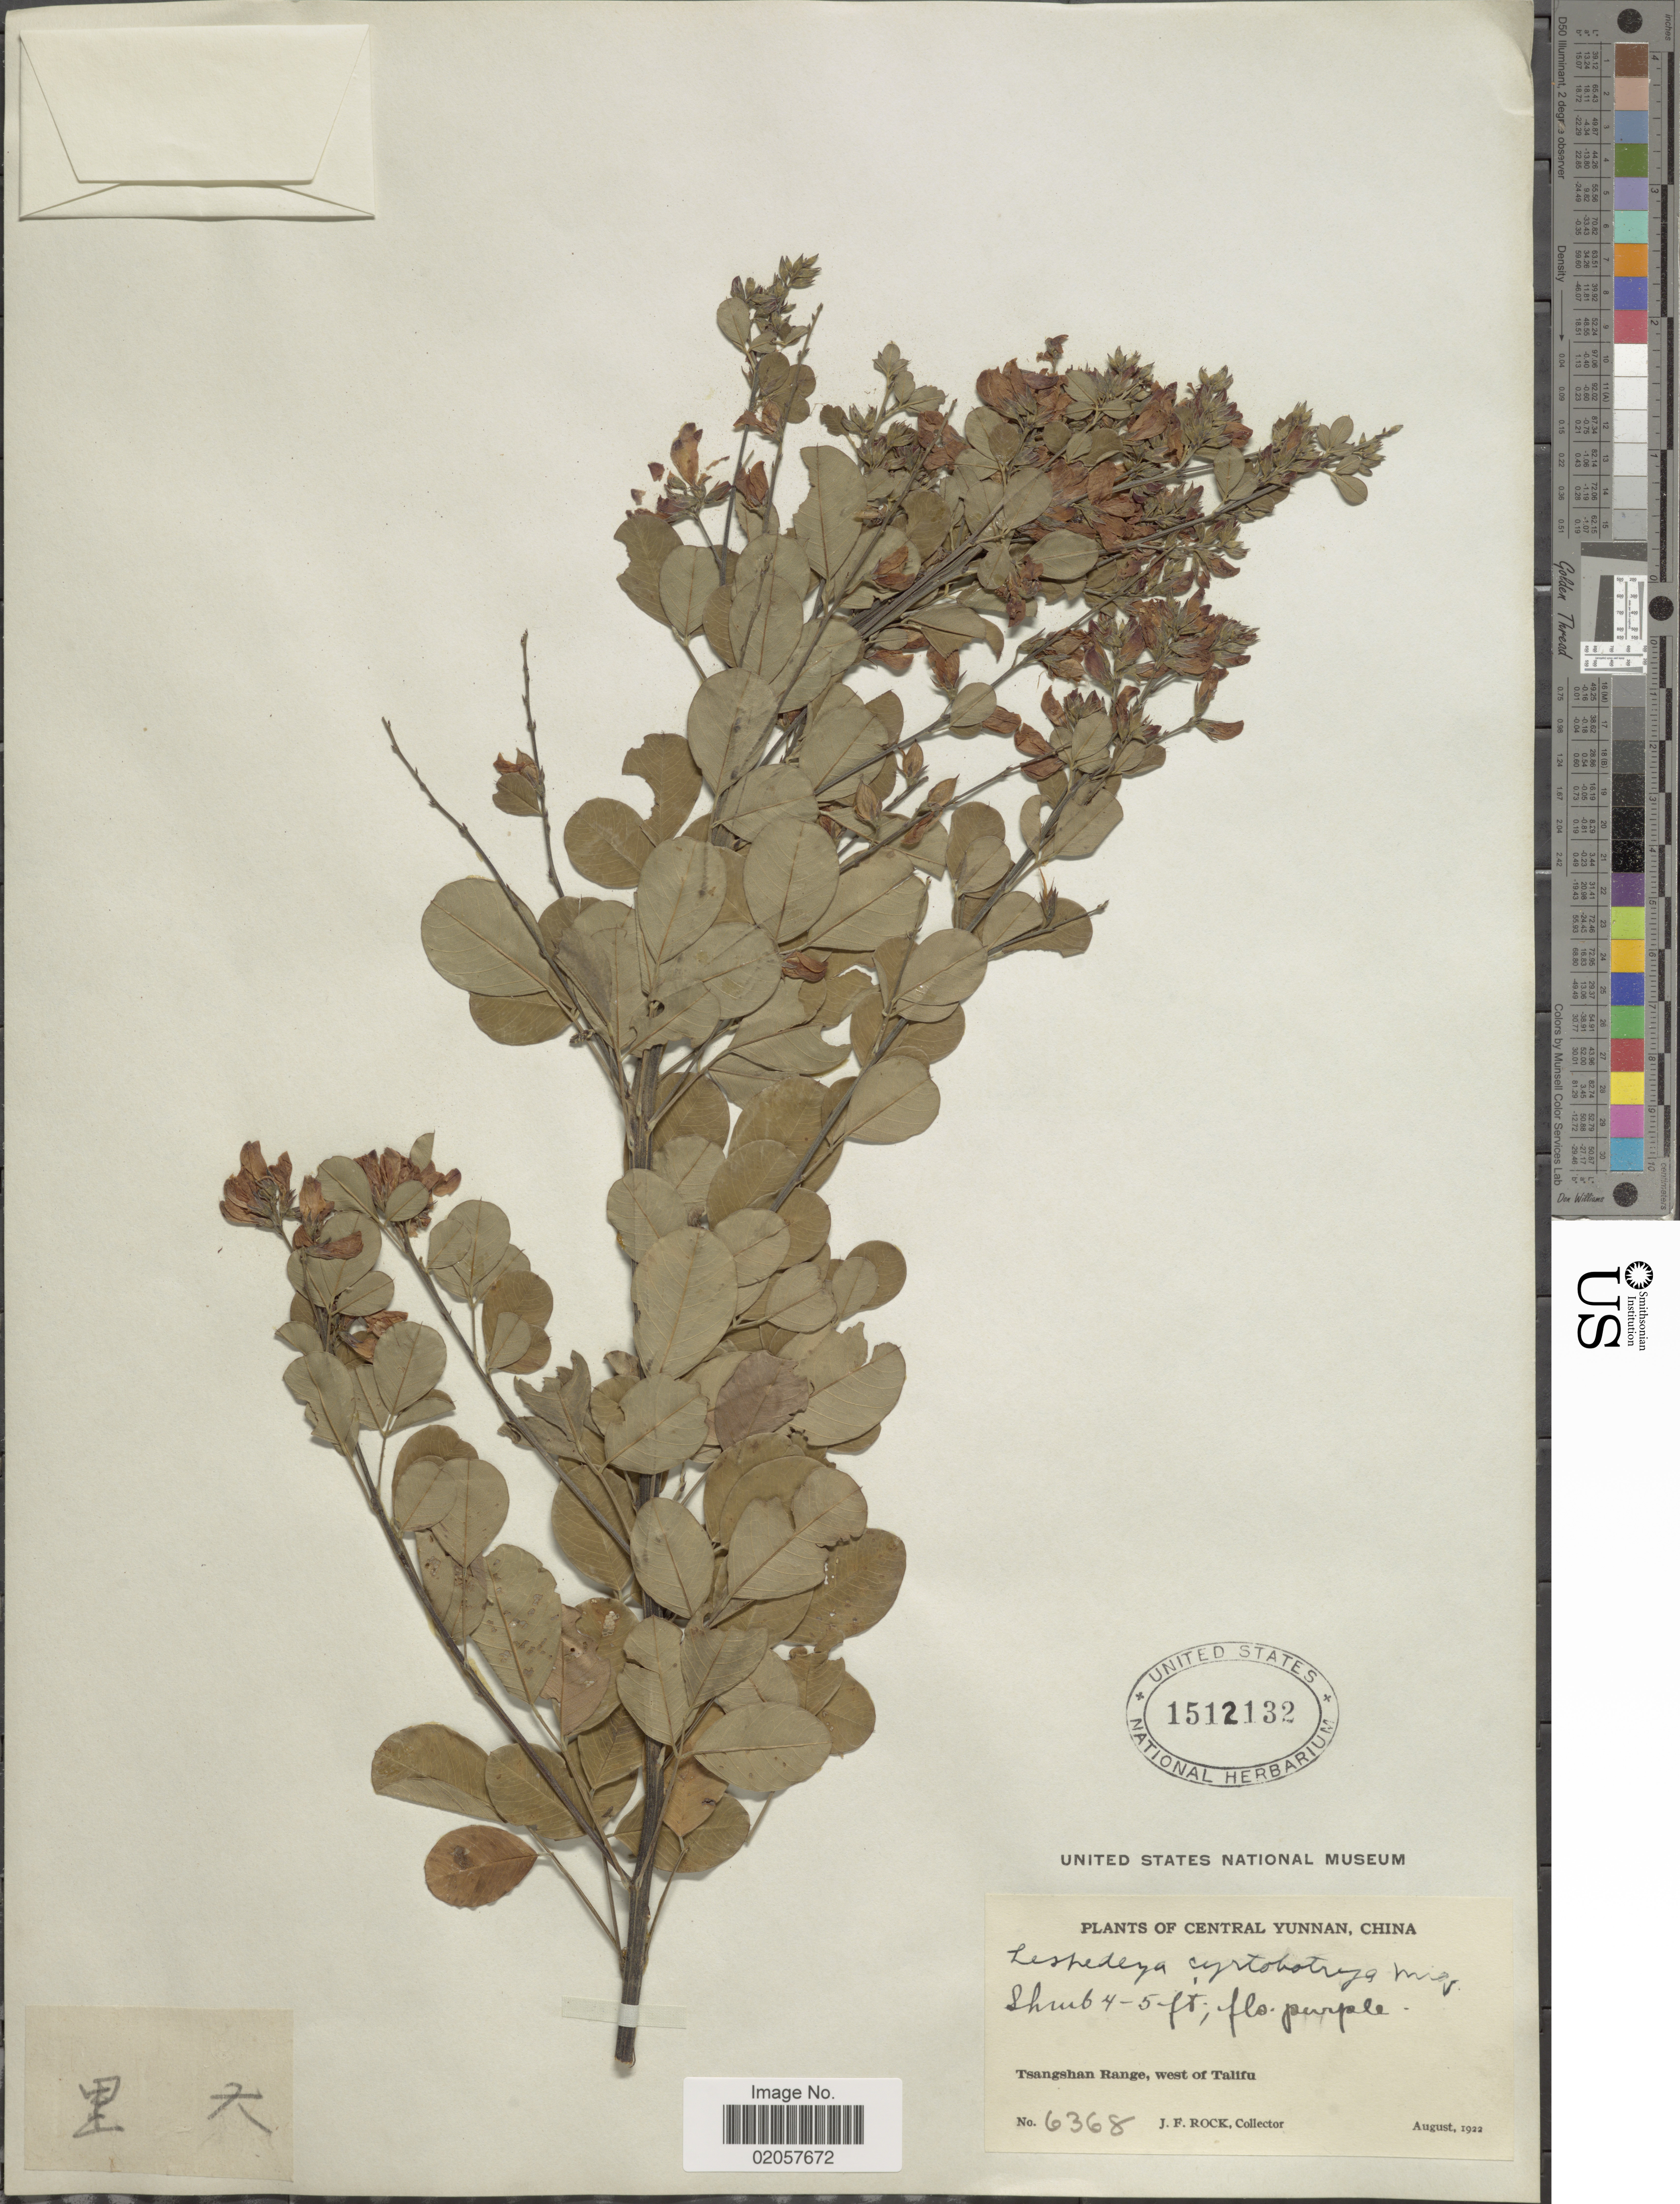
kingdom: Plantae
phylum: Tracheophyta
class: Magnoliopsida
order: Fabales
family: Fabaceae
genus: Lespedeza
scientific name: Lespedeza cyrtobotrya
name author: Miq.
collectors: J. Rock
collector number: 6368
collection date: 1922-08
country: China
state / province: Yunnan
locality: Central Yunnan, Tsangshan Range, west of Talifu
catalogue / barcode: US 1512132